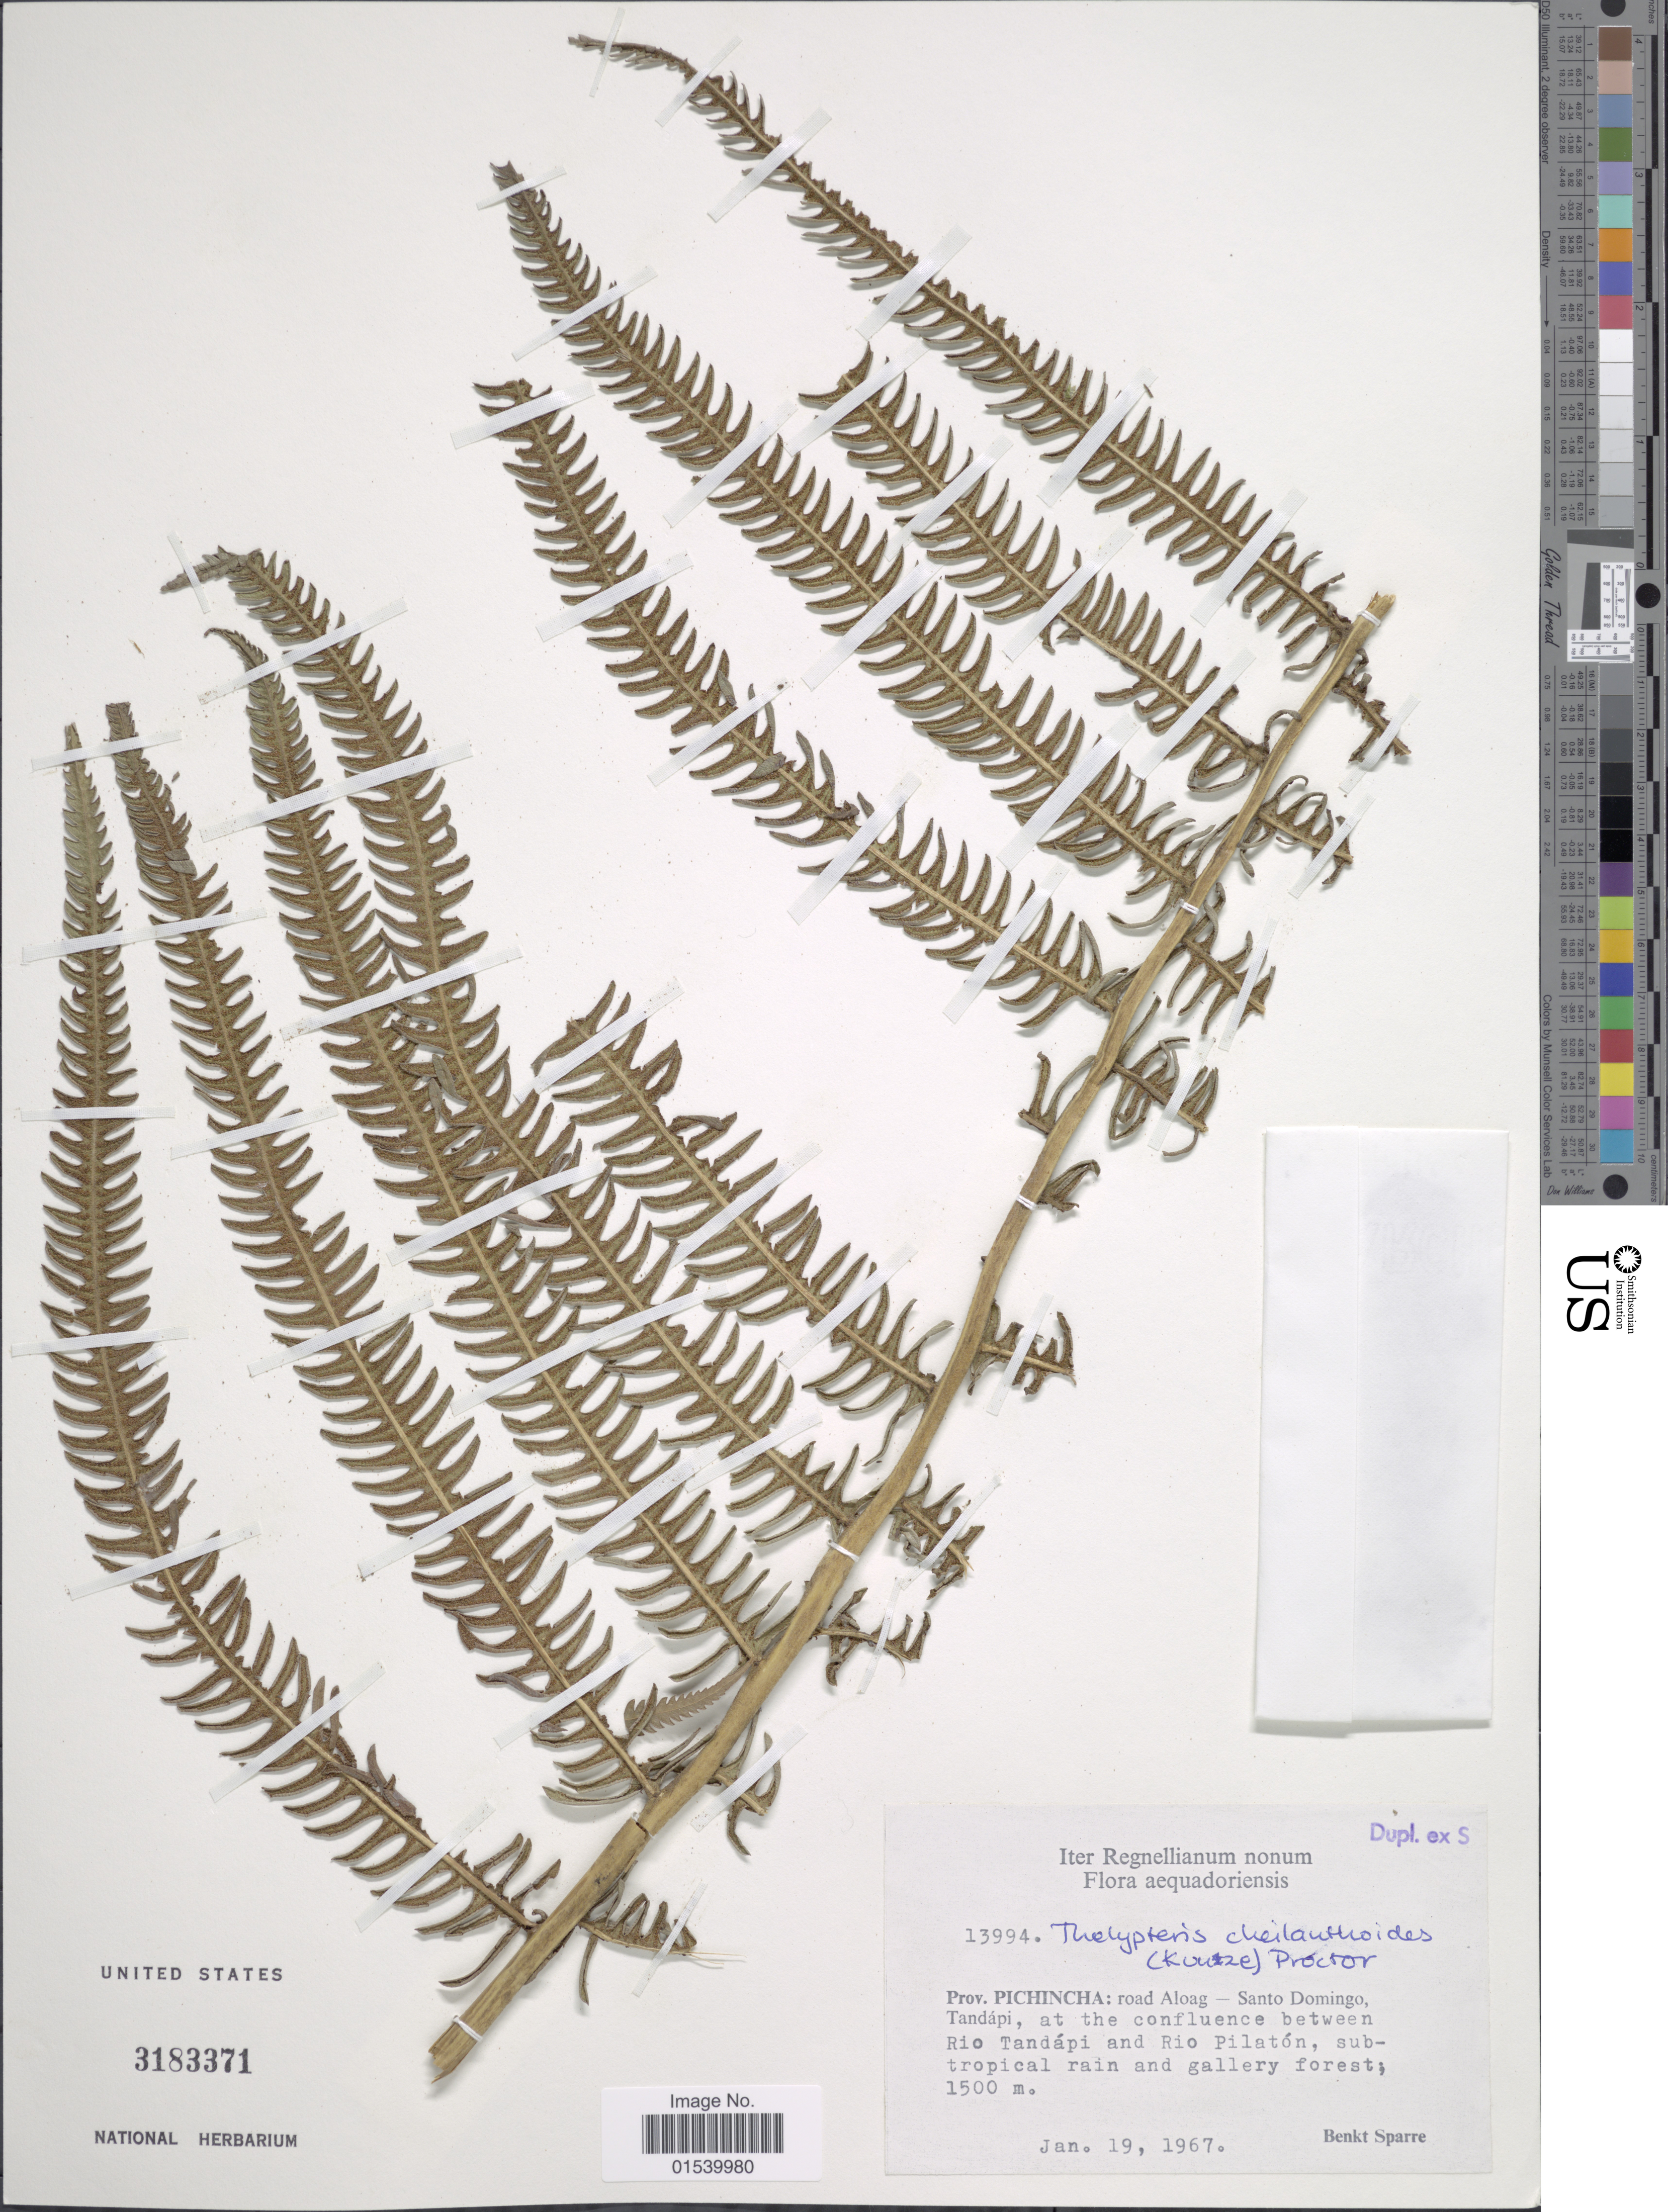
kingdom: Plantae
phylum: Tracheophyta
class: Polypodiopsida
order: Polypodiales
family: Thelypteridaceae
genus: Amauropelta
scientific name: Amauropelta cheilanthoides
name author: (Kunze) Á. Löve & D. Löve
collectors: B. Sparre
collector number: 13994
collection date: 1967-01-19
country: Ecuador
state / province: Pichincha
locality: Road Alaog - Santo Domingo, Tandápi, at the confluence between Rio Tandápi and Rio Pilatón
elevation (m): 1500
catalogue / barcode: US 3183371